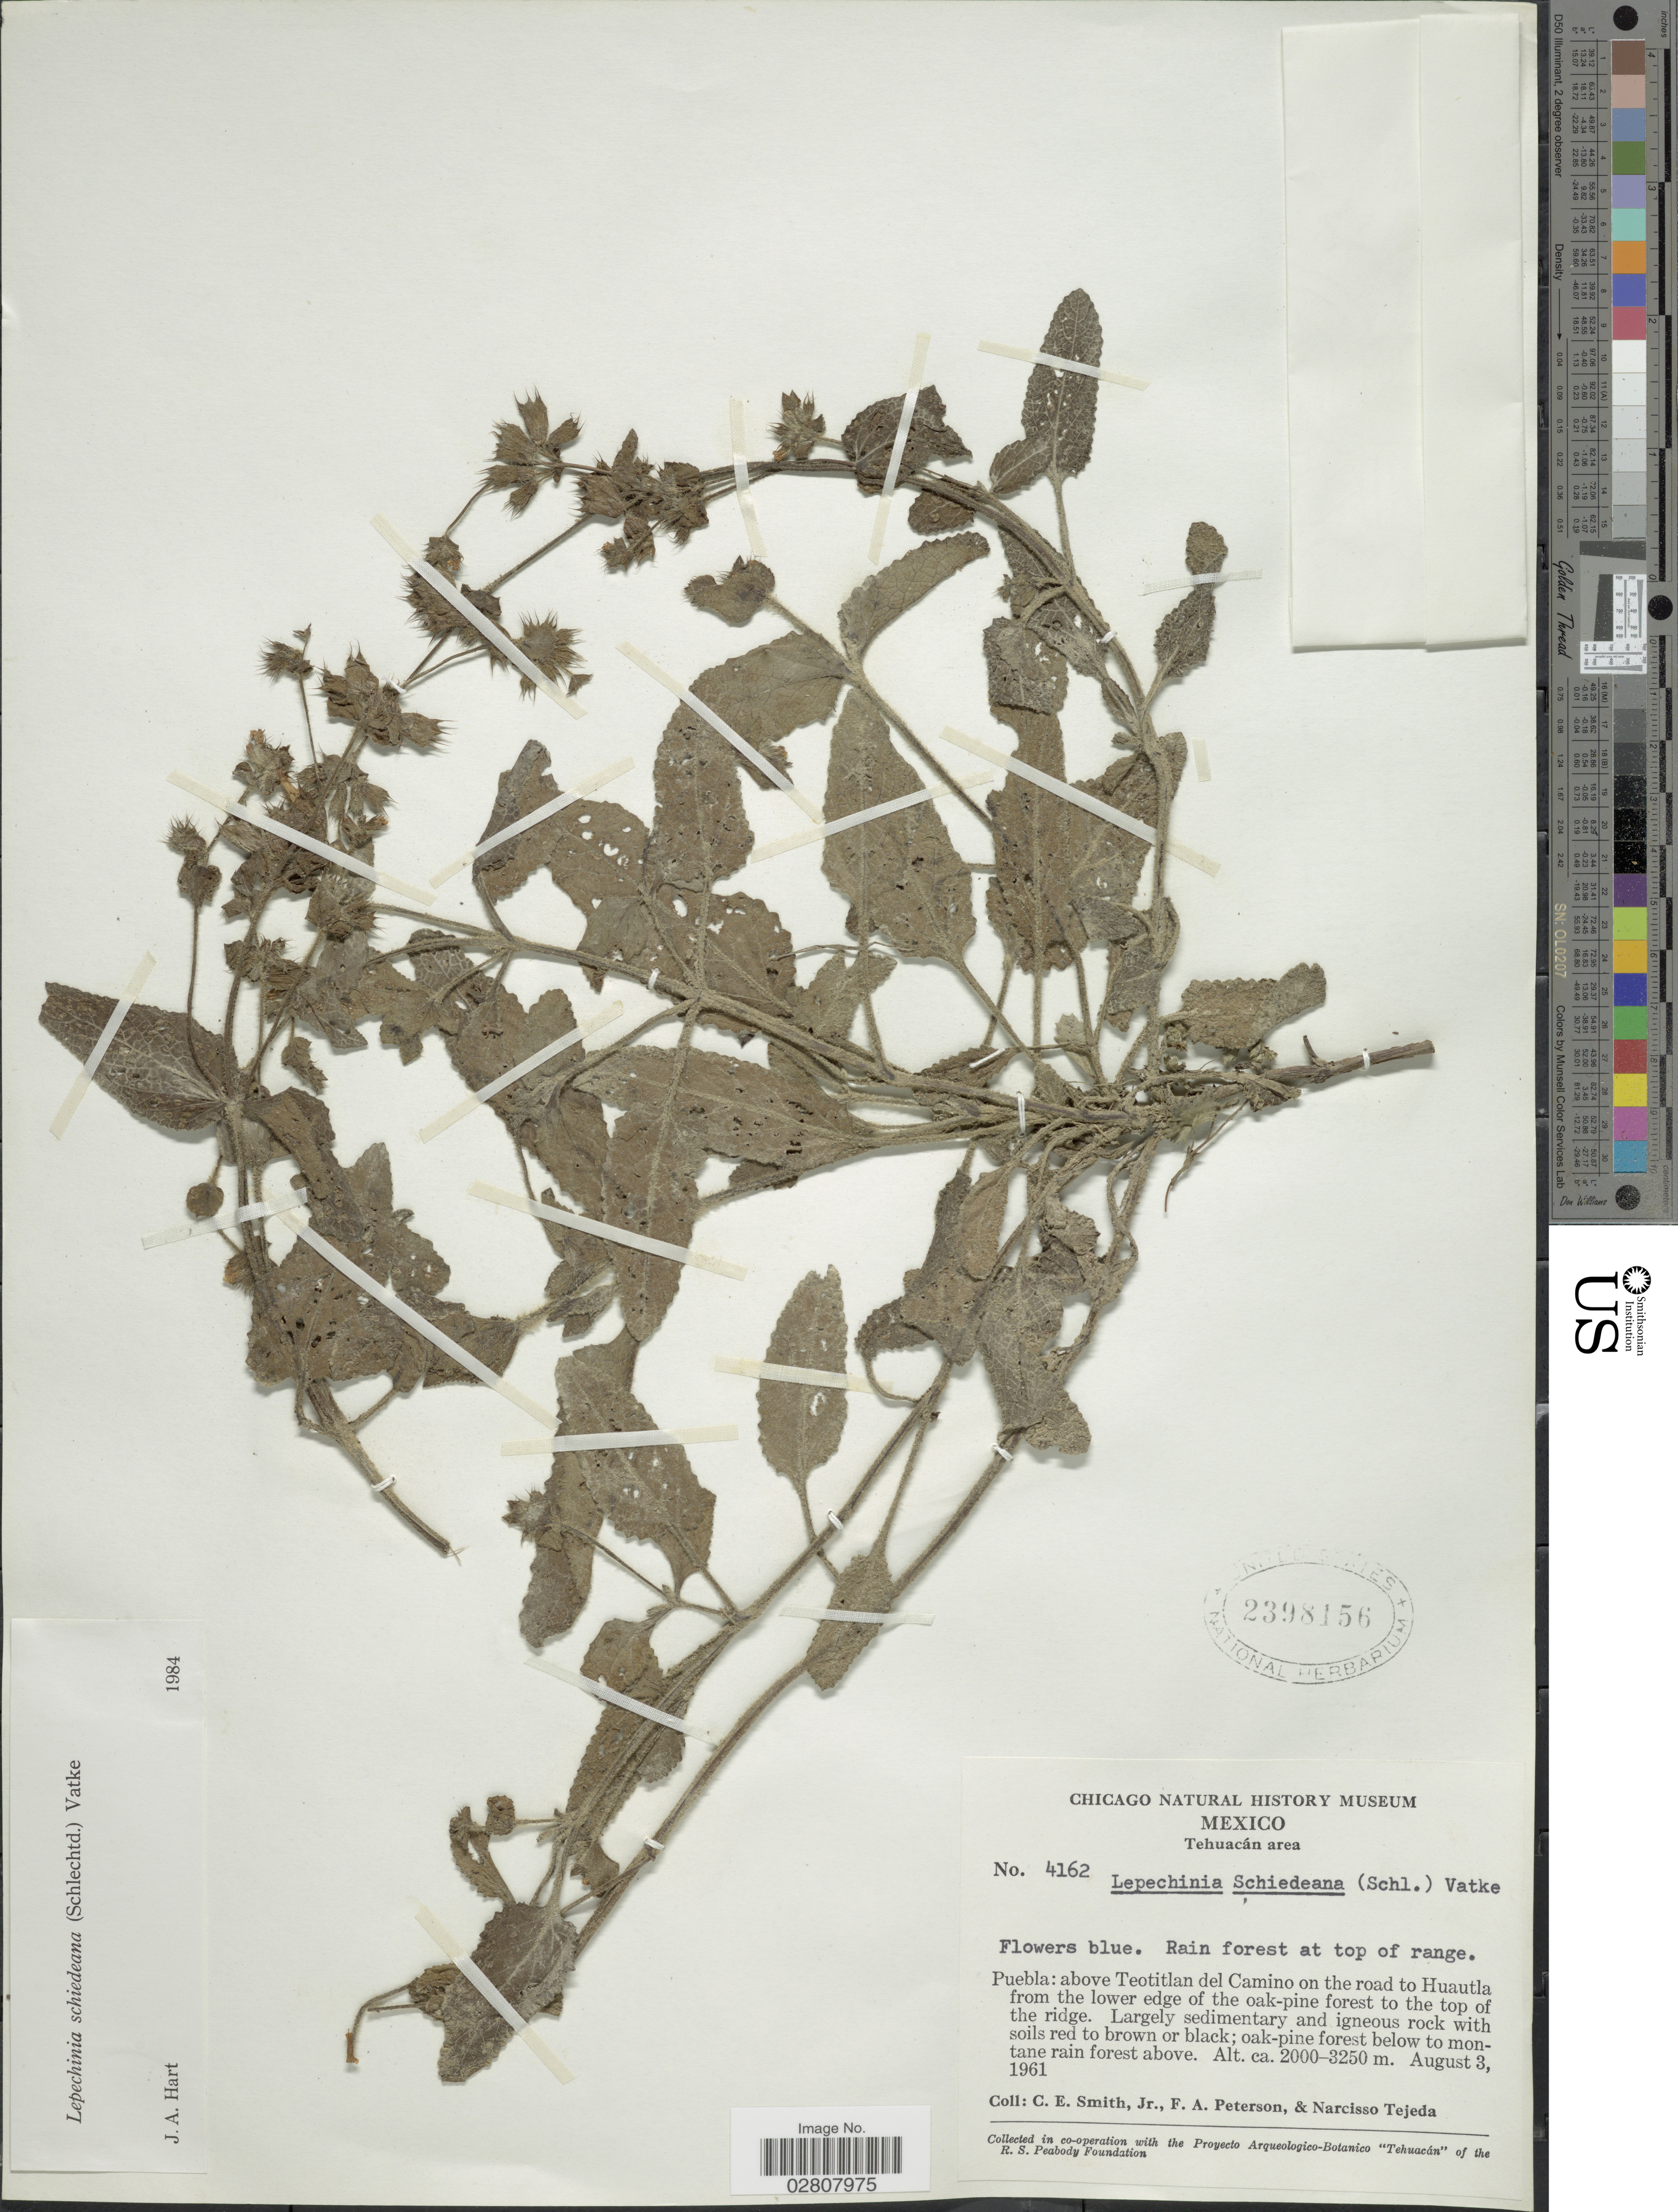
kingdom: Plantae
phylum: Tracheophyta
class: Magnoliopsida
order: Lamiales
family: Lamiaceae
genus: Lepechinia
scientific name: Lepechinia schiedeana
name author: (Schltdl.) Vatke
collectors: C. E. Smith Jr., F. A. Peterson & N. Tejeda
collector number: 4162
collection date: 1961-08-03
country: Mexico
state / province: Puebla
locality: Tehuacán area, above Teotitlan del Camino on the road to Huautla from the lower edge of the oak-pine forest to the top of the ridge.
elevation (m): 2000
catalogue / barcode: US 2398156